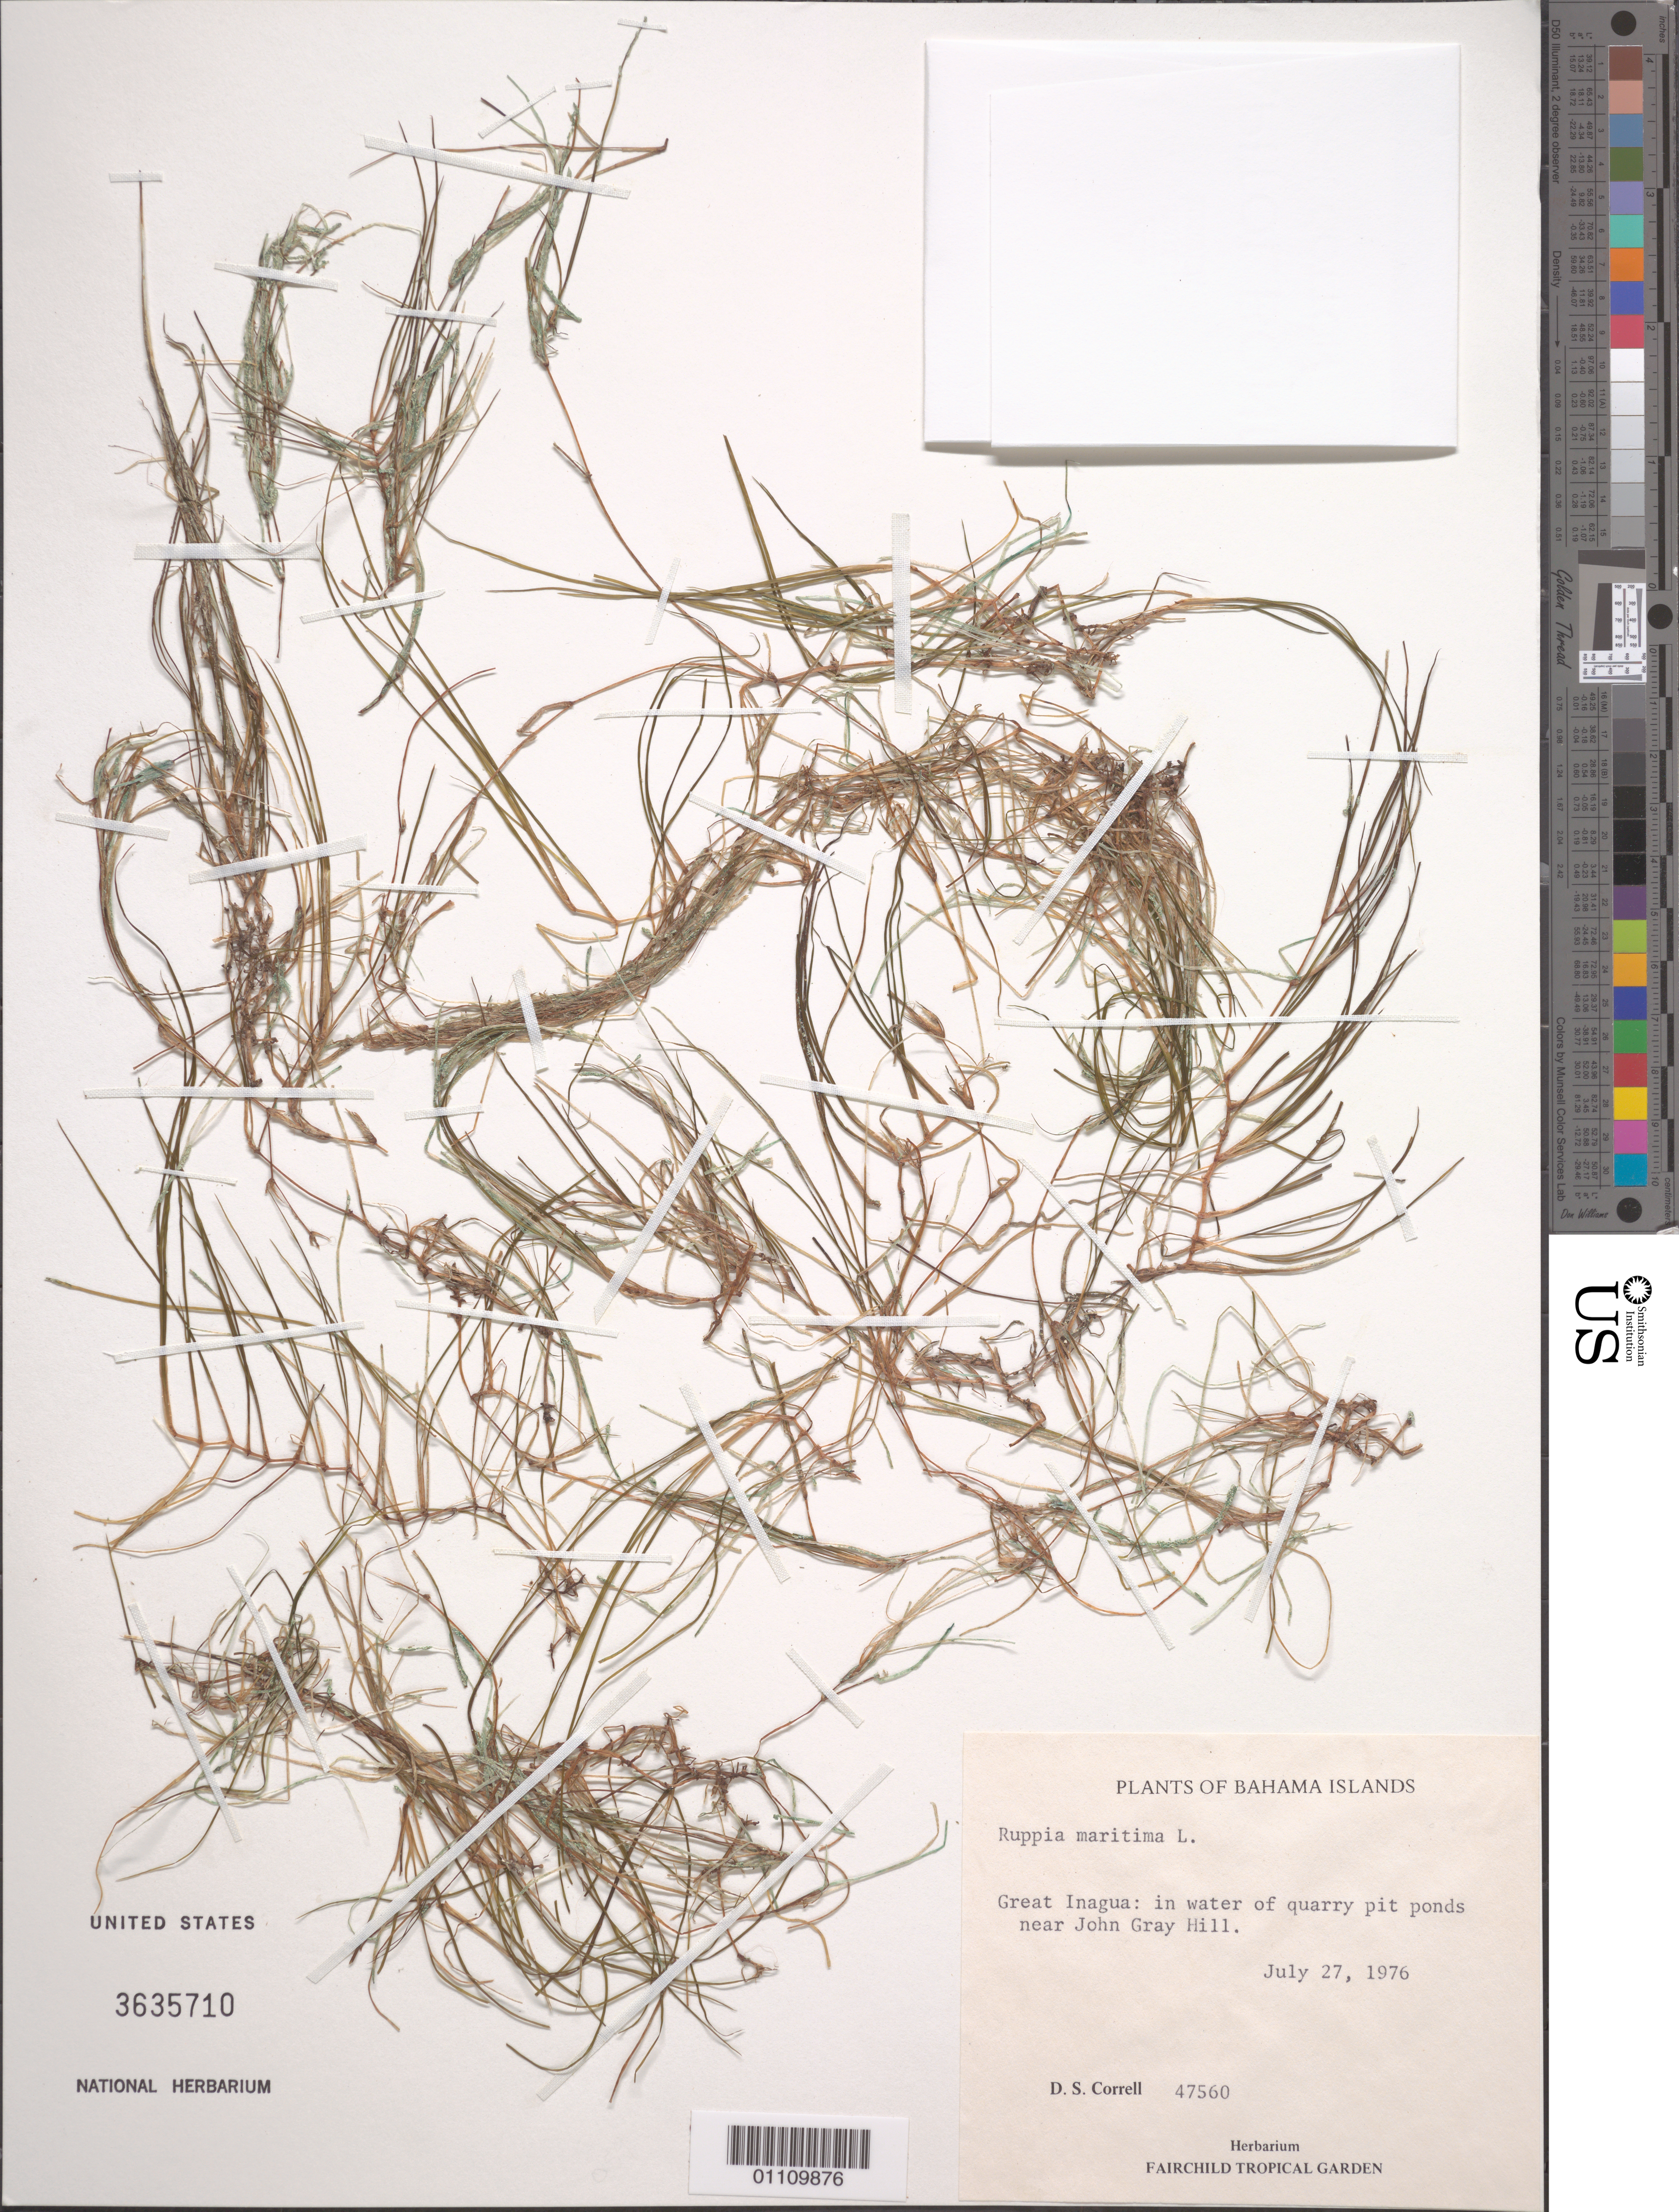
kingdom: Plantae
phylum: Tracheophyta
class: Liliopsida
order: Alismatales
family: Ruppiaceae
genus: Ruppia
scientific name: Ruppia maritima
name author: L.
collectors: D. S. Correll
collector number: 47560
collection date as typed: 27 Jul 1976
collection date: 1976-07-27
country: Bahamas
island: Great Inagua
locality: John Gray Hill, near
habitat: In water of quarry pit ponds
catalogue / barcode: US 3635710